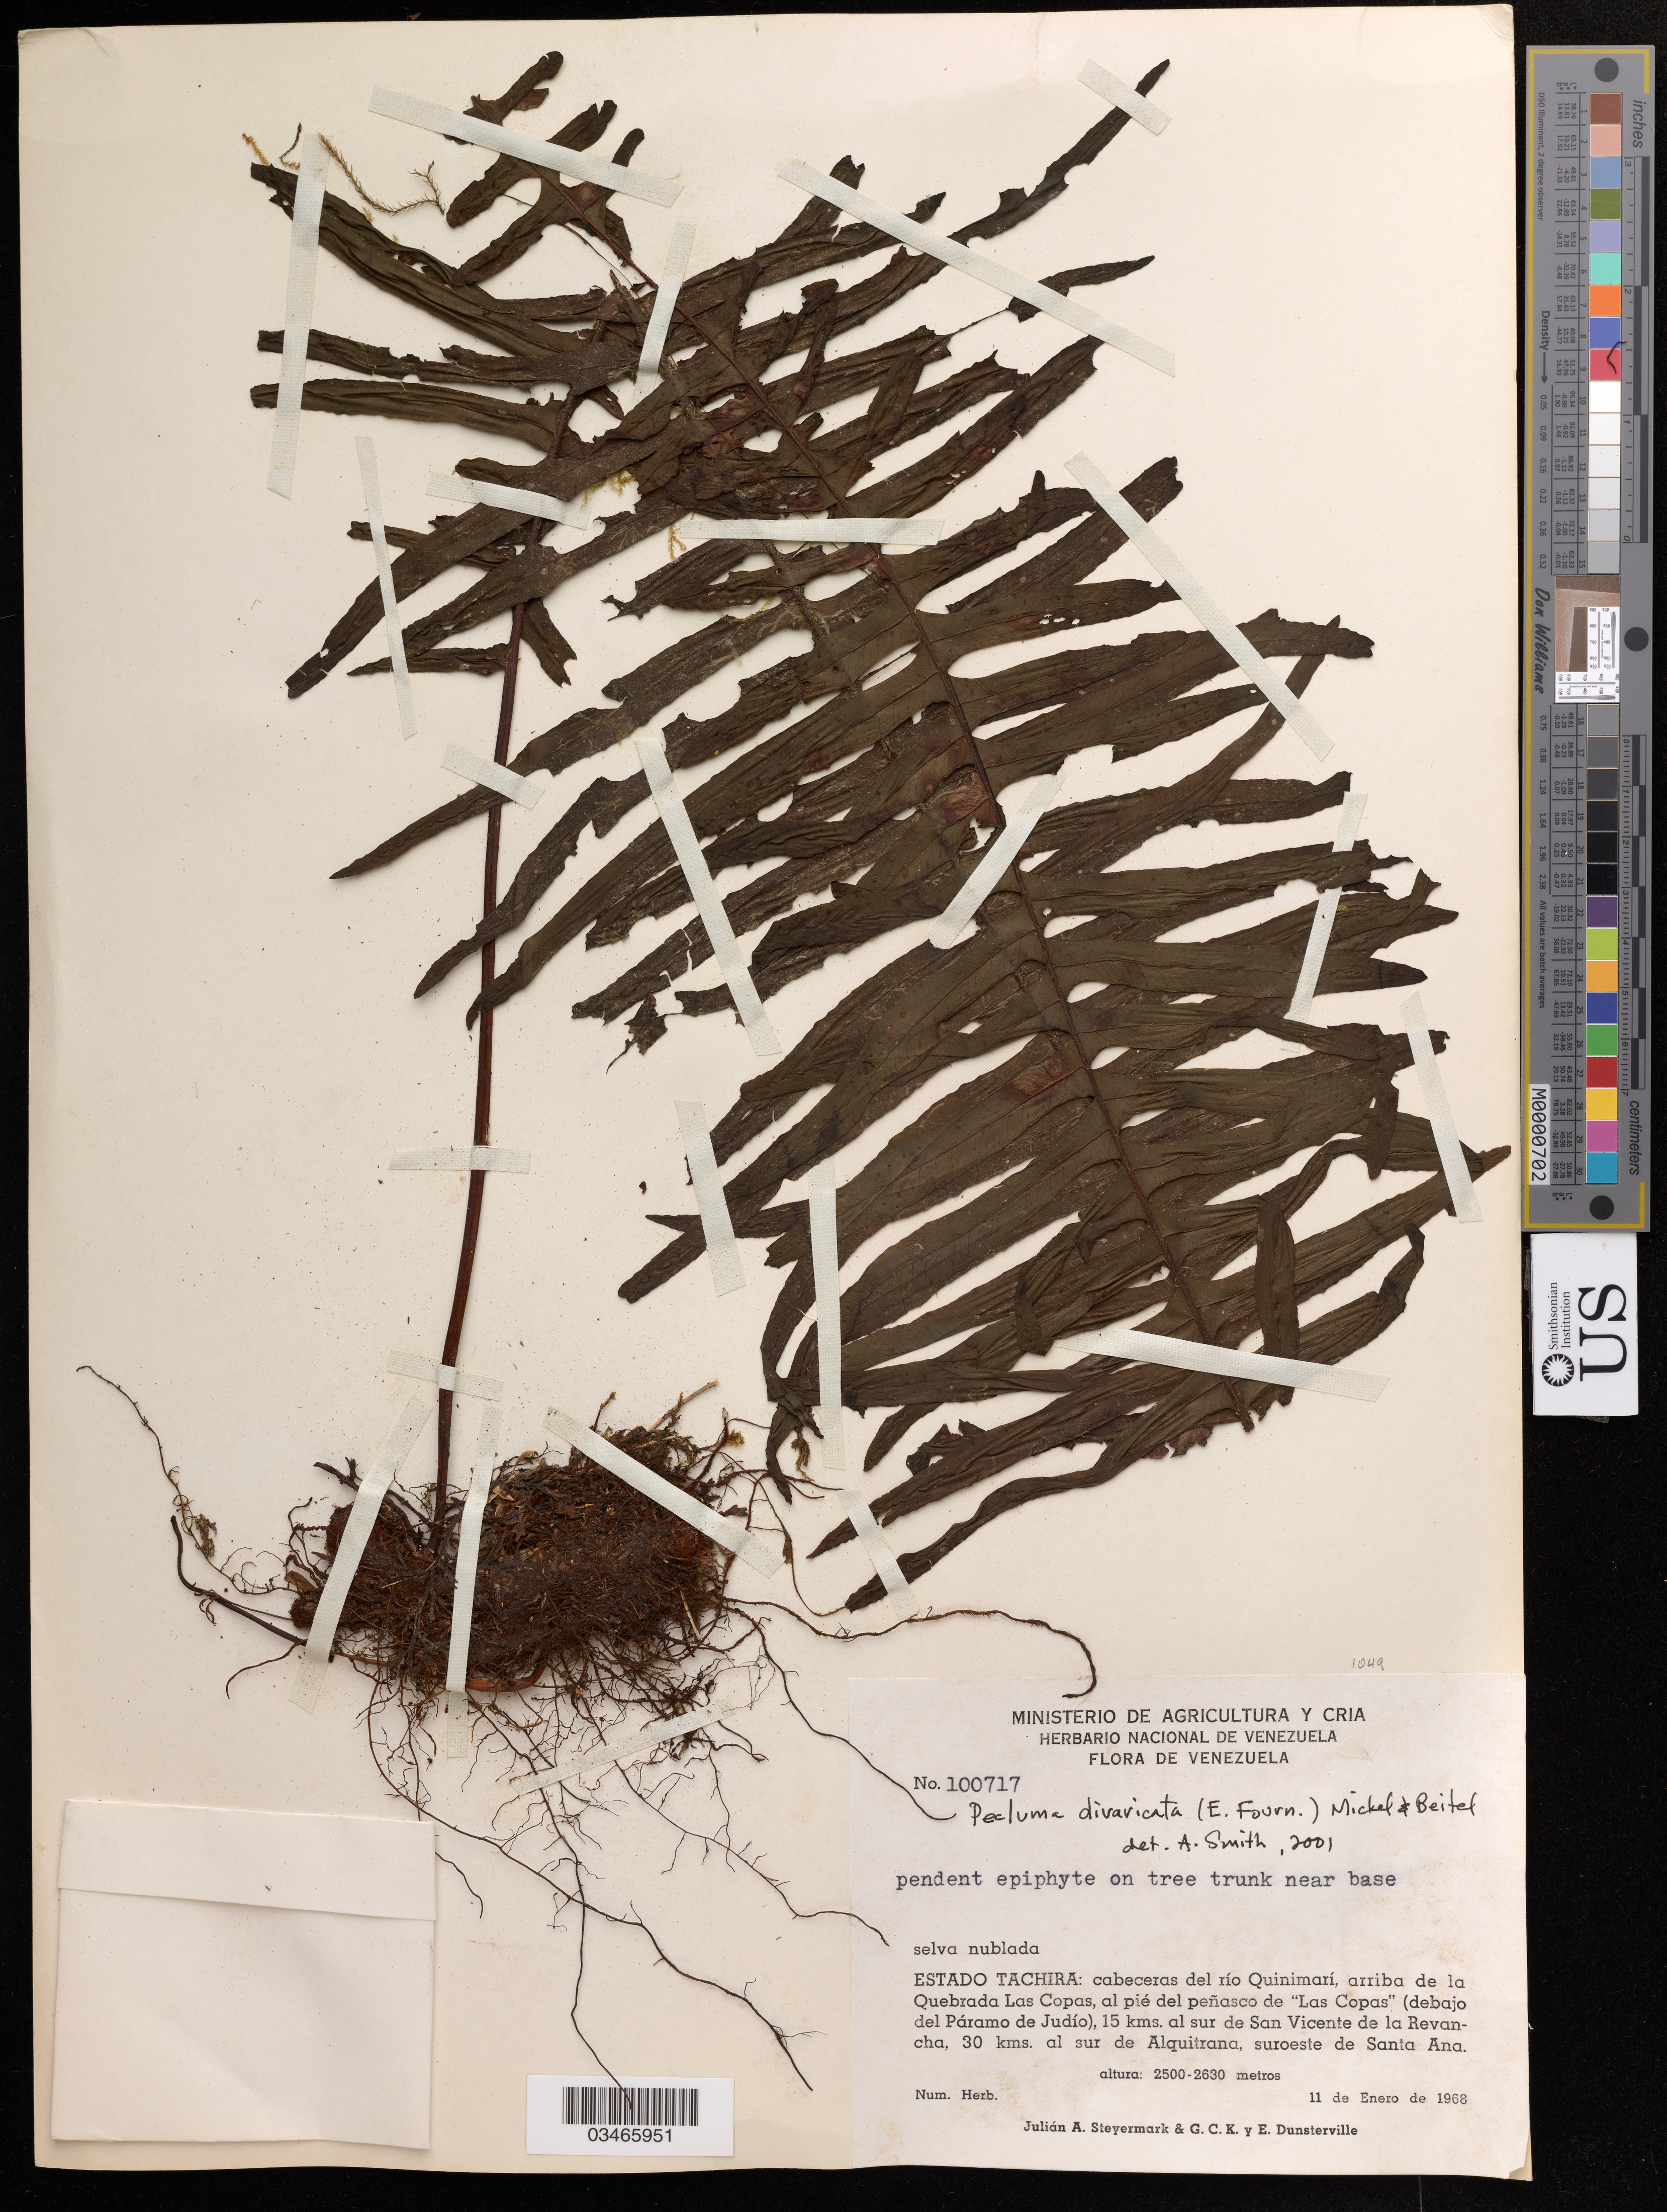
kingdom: Plantae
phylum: Tracheophyta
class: Polypodiopsida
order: Polypodiales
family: Polypodiaceae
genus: Pecluma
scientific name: Pecluma divaricata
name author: (E. Fourn.) Mickel & Beitel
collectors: J. Steyermark & G. C. K. Dunsterville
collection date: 1968-01-11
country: Venezuela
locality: Estada Tachira: cabeceras del rio Quinimari, arriba de la Quebrada Las Copas,, al pié del peñasco de "Las Copas" (debjao del Páramo de Judió), 15 kms.